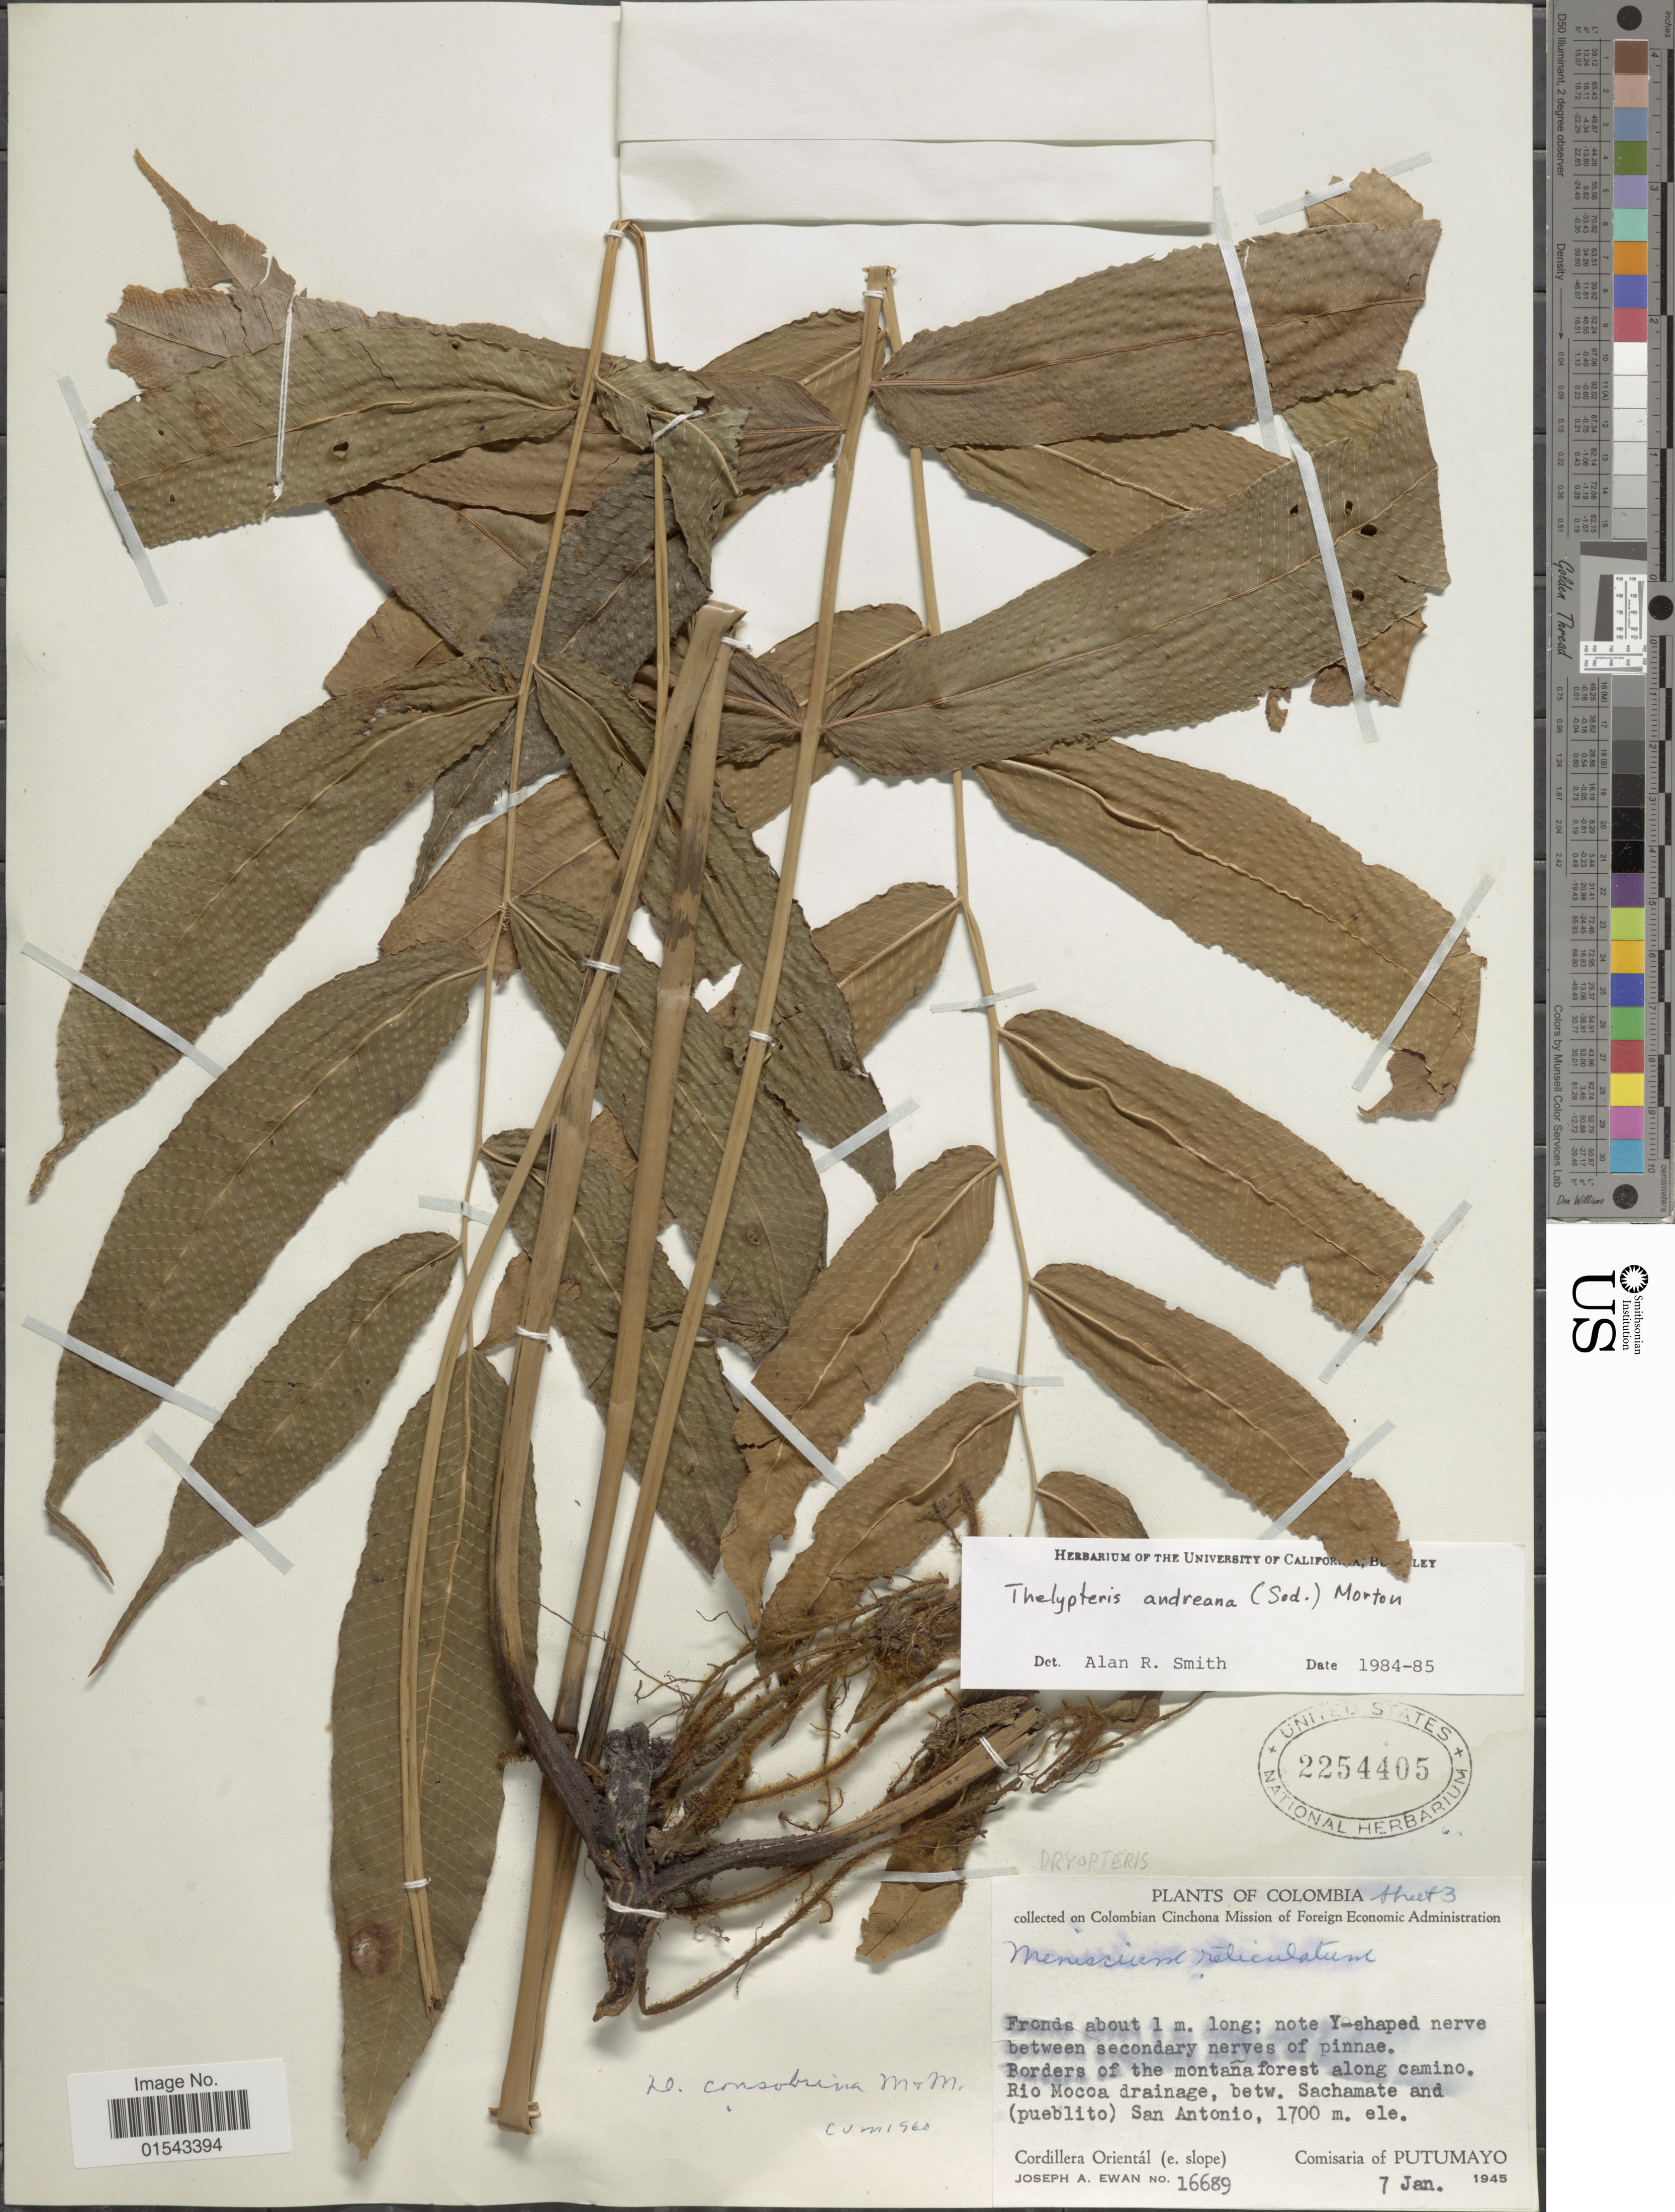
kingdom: Plantae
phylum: Tracheophyta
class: Polypodiopsida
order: Polypodiales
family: Thelypteridaceae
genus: Meniscium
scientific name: Meniscium andreanum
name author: Sodiro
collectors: J. A. Ewan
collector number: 16689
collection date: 1945-01-07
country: Colombia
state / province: Putumayo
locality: Rio Mocoa drainage betw. Sachamate and (pueblito) San Antonio. Cordillera Orientál (e. slope)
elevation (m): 1700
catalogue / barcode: US 2254405